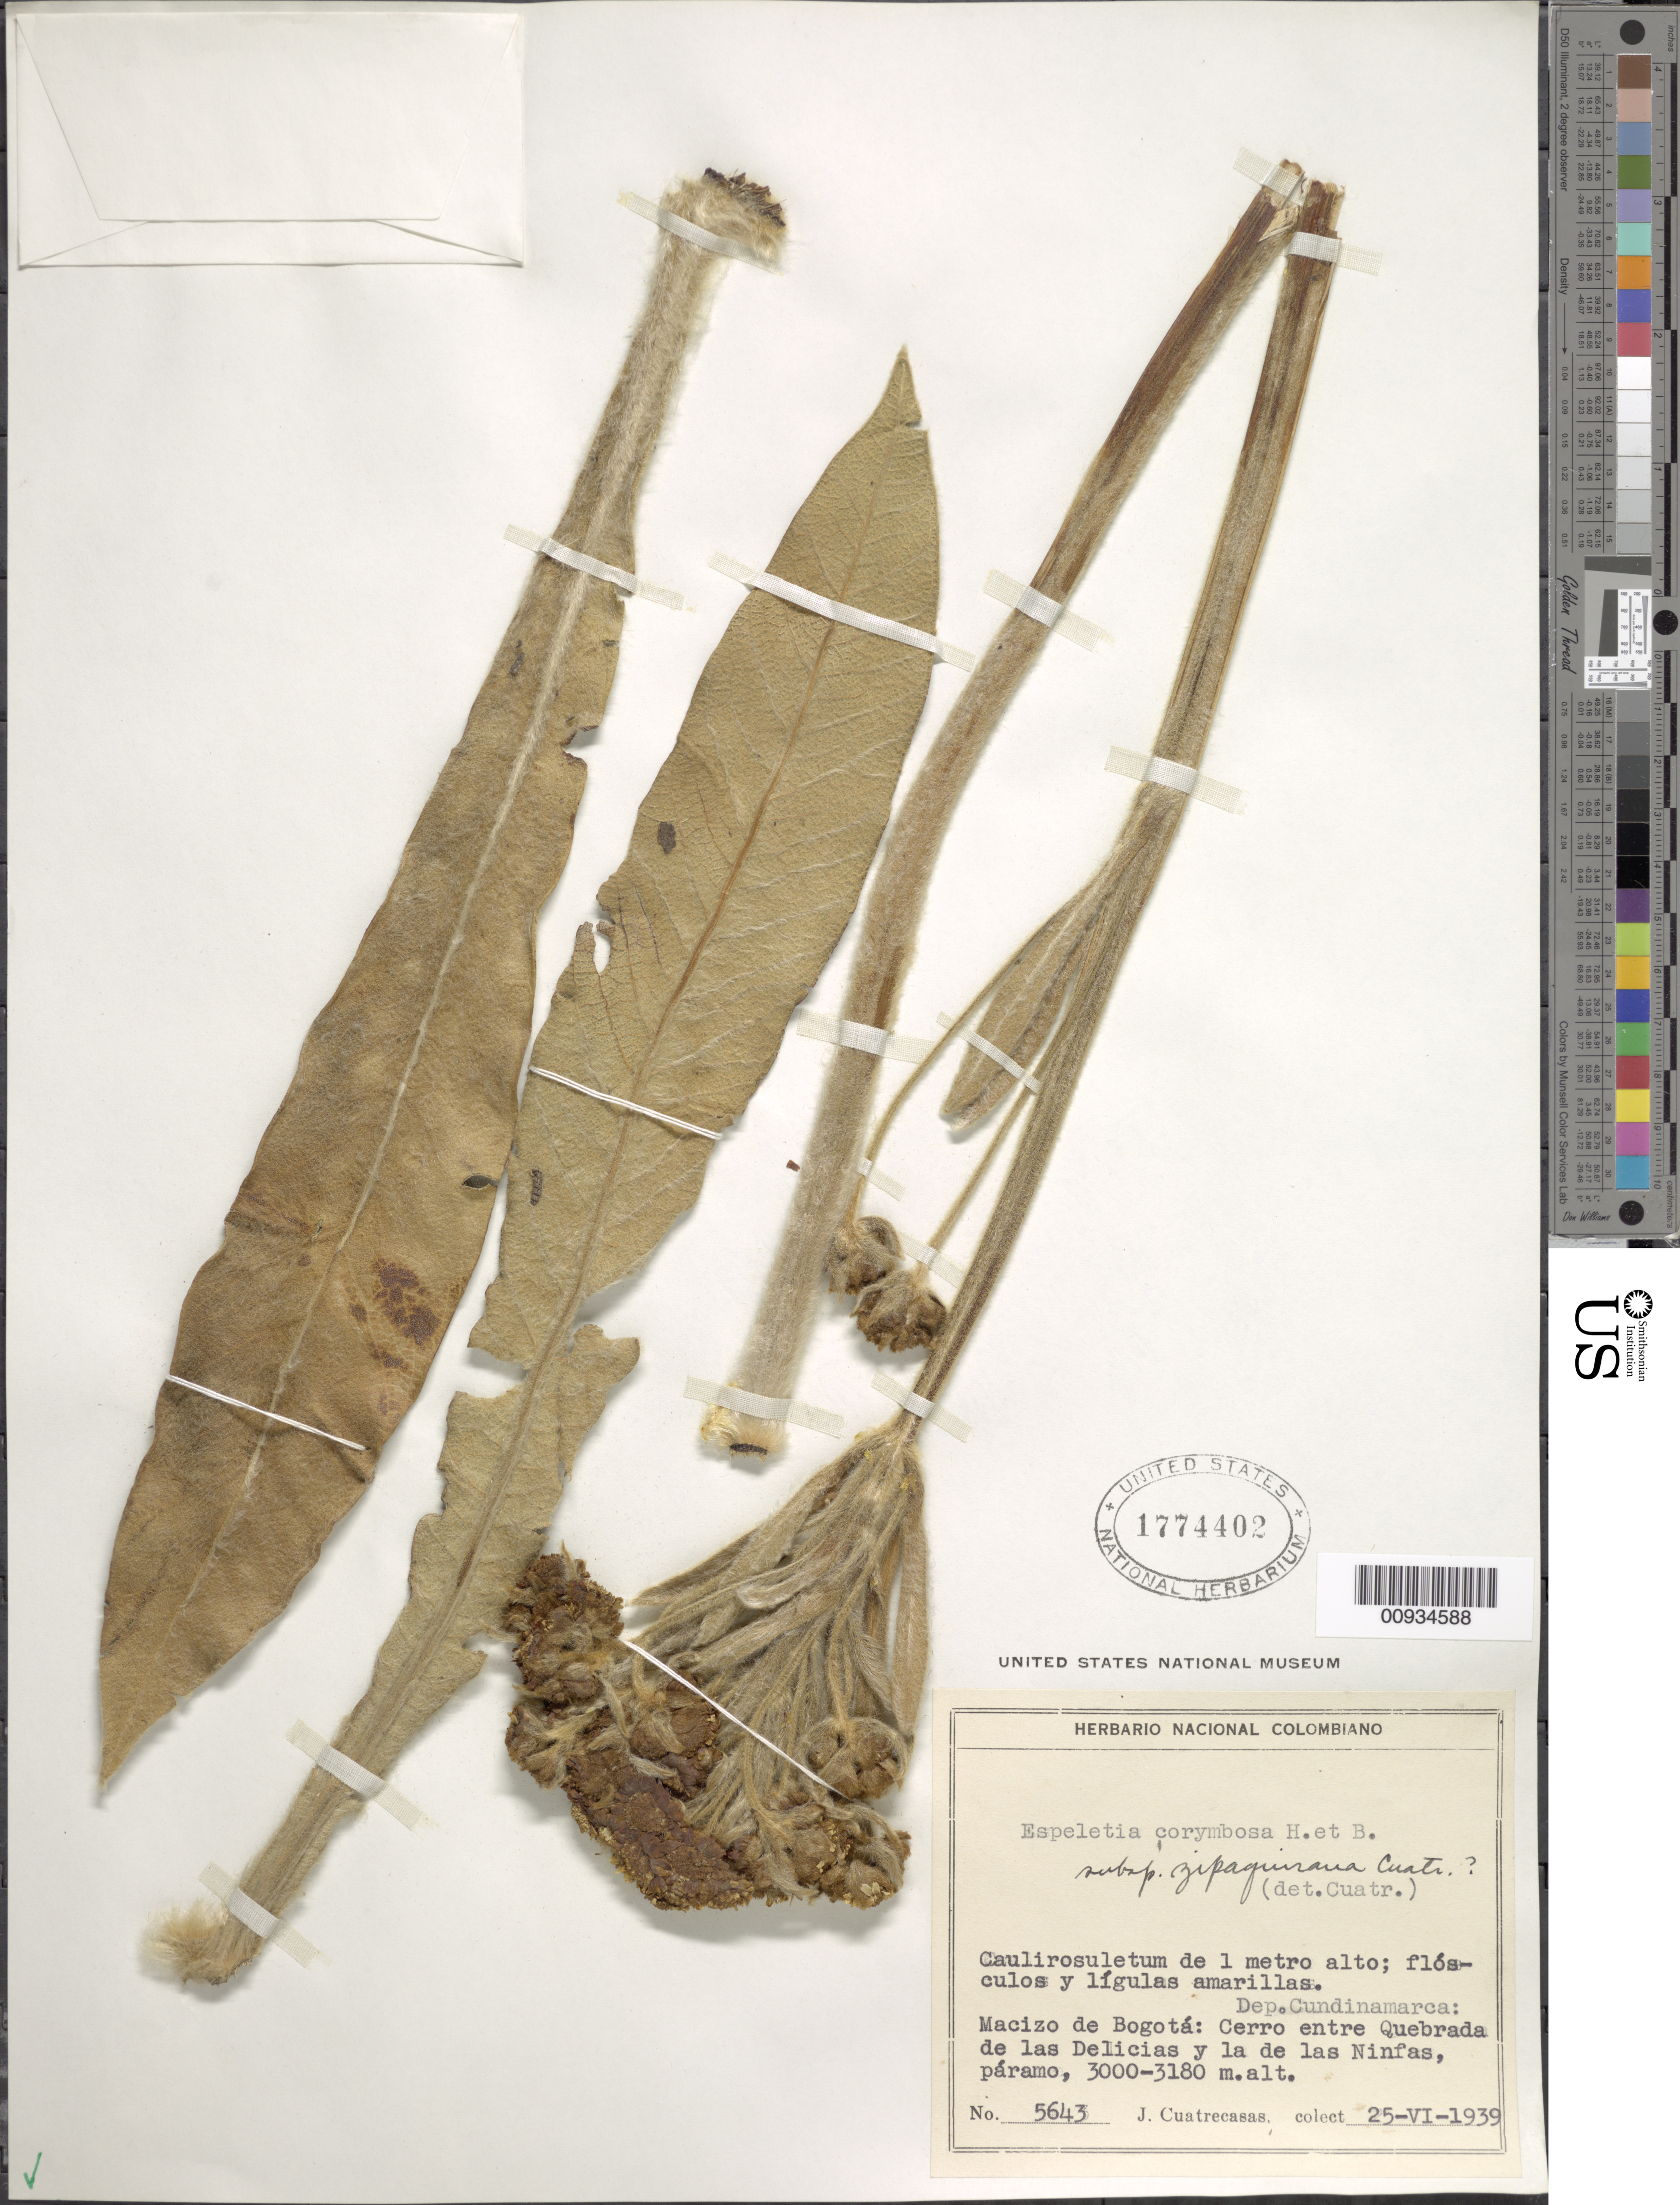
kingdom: Plantae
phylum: Tracheophyta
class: Magnoliopsida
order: Asterales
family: Asteraceae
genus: Espeletiopsis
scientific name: Espeletiopsis corymbosa subsp. zipaquirana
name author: (Cuatrec.) Cuatrec.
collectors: J. Cuatrecasas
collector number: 5643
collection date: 1939-06-25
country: Colombia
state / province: Cundinamarca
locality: Macizo de Bogotá: cerro entre Quebrada Las delicias y la de las Ninfas.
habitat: Páramo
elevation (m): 3000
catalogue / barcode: US 1774402